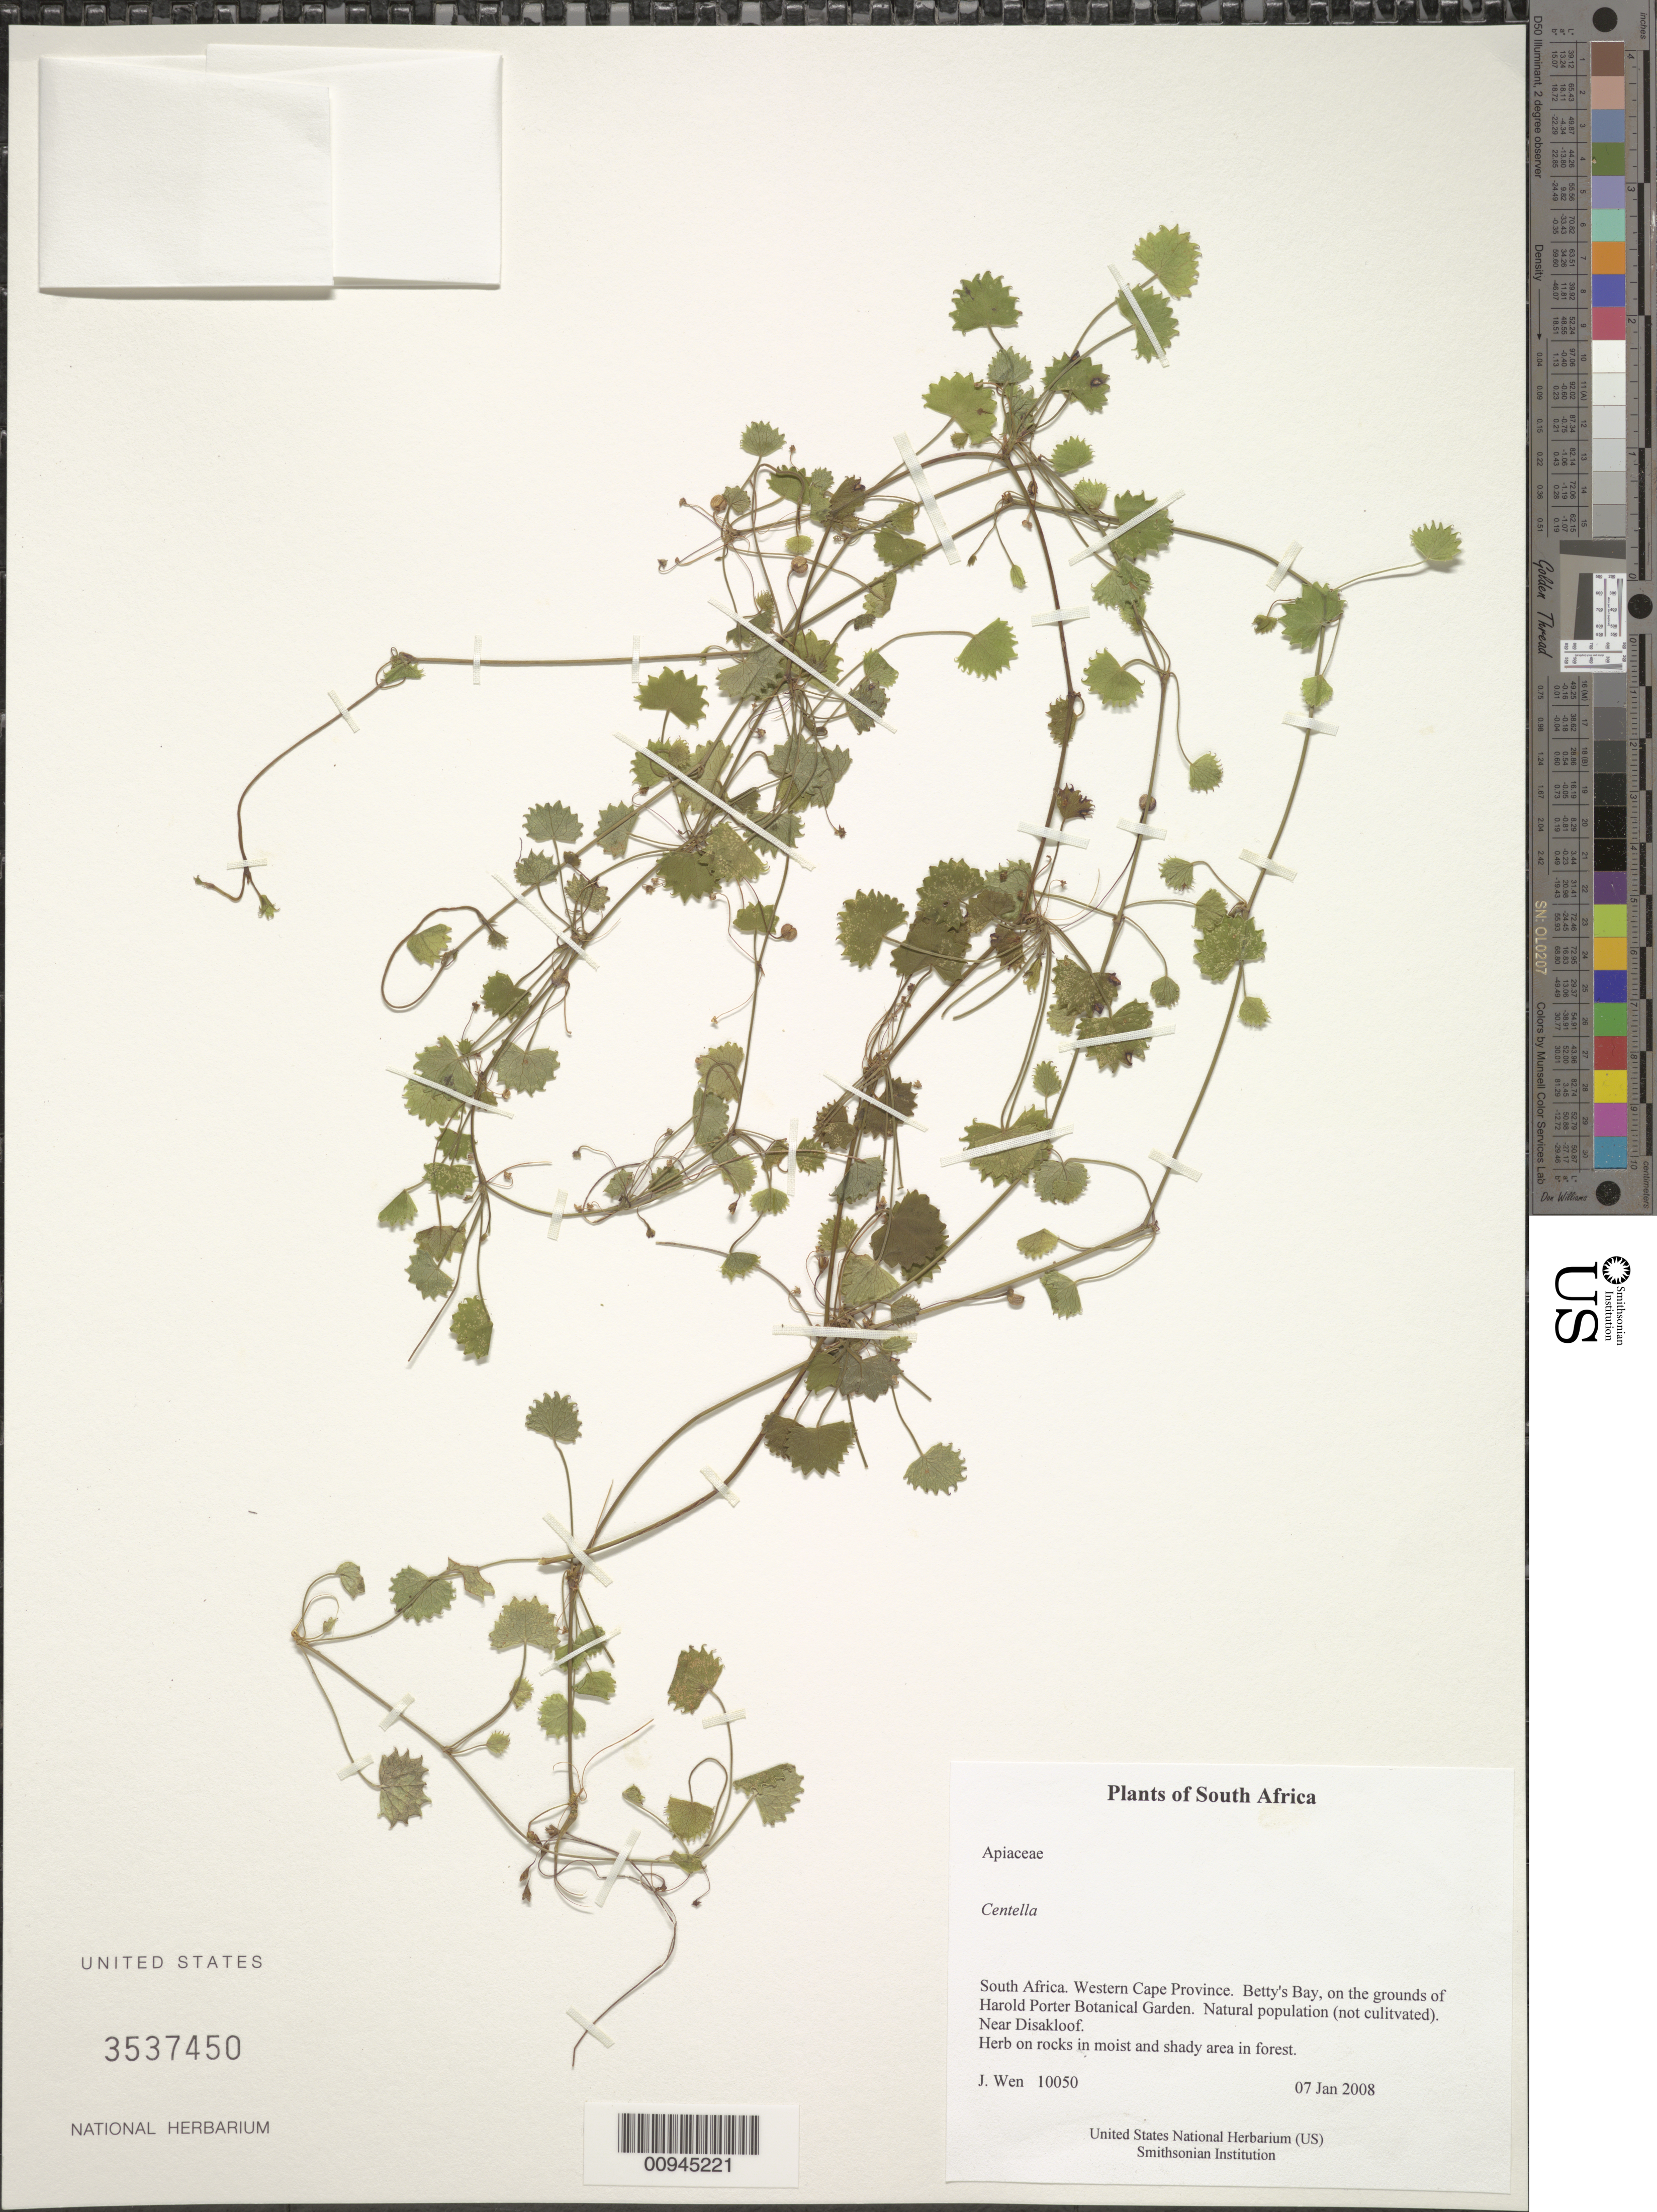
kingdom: Plantae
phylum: Tracheophyta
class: Magnoliopsida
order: Apiales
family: Apiaceae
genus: Centella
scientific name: Centella sp.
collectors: J. Wen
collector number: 10050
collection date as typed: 07 Jan 2008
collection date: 2008-01-07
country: South Africa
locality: Western Cape Province. Betty's Bay, on the grounds of Harold Porter Botanical Garden. Natural population (not culitvated). Near Disakloof.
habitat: On rocks in moist and shady area in forest.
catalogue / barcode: US 3537450